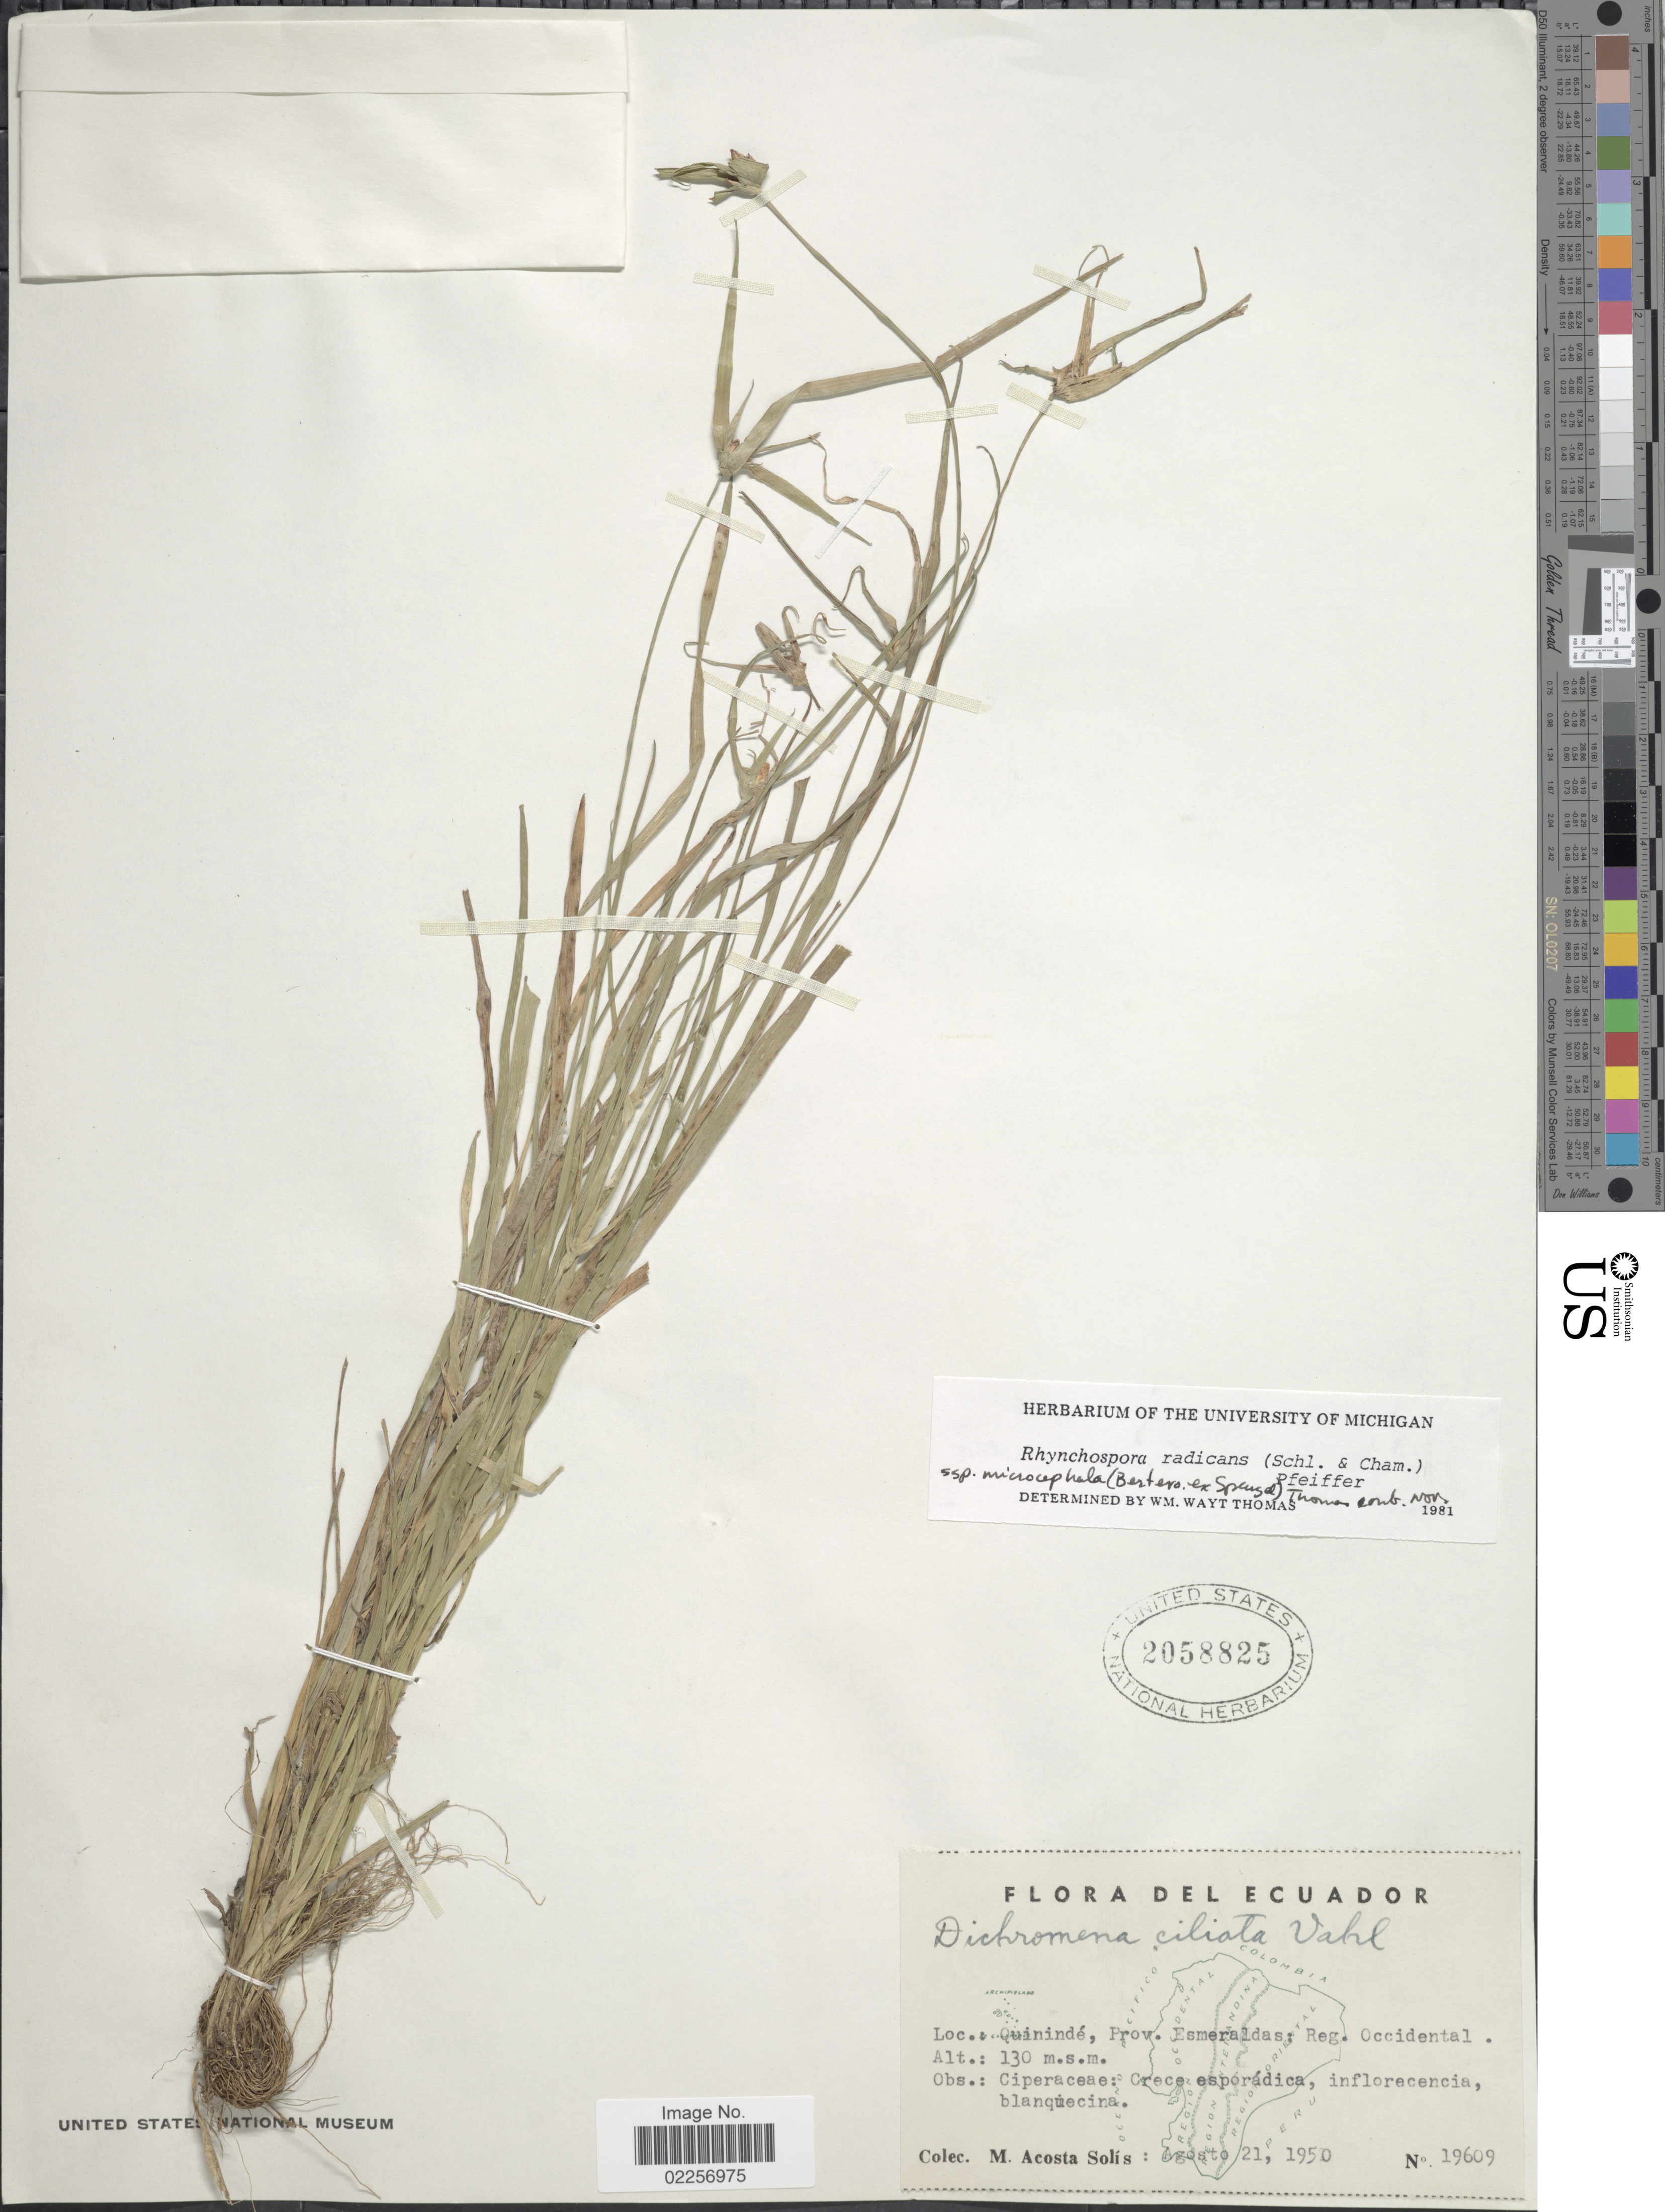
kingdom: Plantae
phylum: Tracheophyta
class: Liliopsida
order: Poales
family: Cyperaceae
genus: Rhynchospora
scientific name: Rhynchospora radicans subsp. microcephala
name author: (Bertero ex Spreng.) W.W. Thomas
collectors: M. Acosta Solis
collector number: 19609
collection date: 1950-08-21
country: Ecuador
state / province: Esmeraldas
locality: Quininde; Reg. Occidental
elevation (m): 130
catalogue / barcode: US 2058825